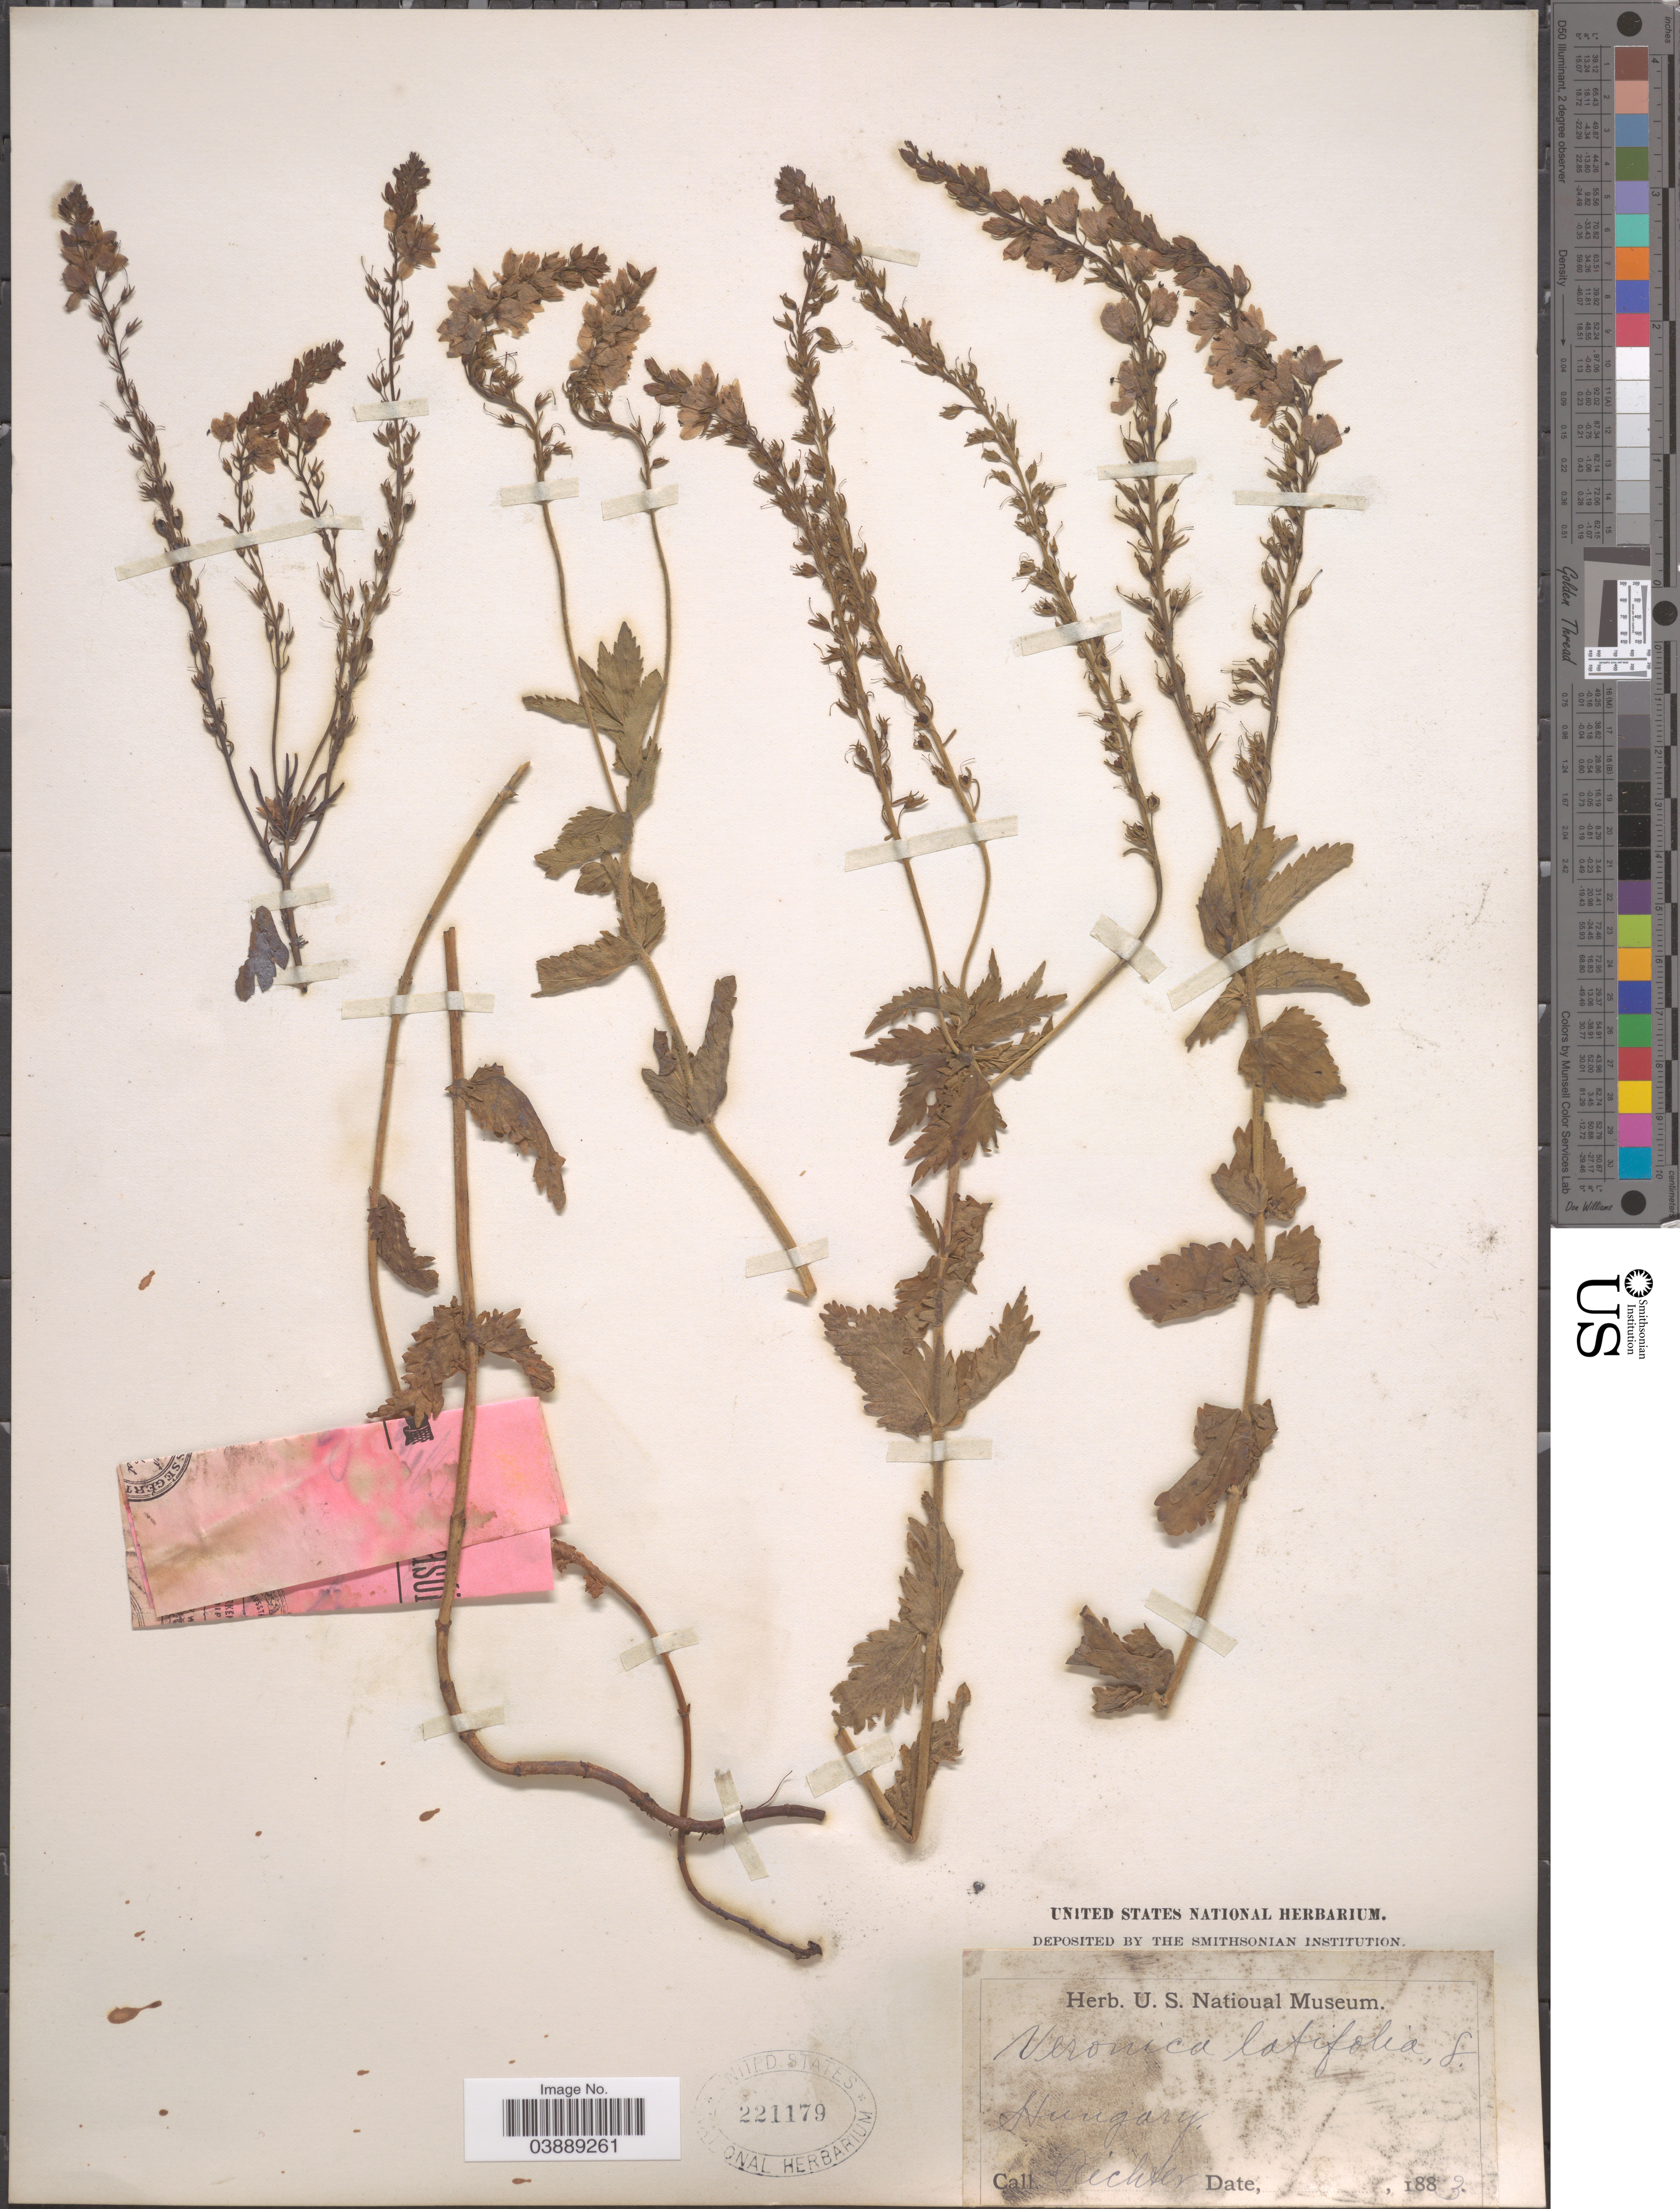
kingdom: Plantae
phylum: Tracheophyta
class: Magnoliopsida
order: Lamiales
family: Plantaginaceae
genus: Veronica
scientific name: Veronica latifolia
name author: L.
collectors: Rechter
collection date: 1883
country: Hungary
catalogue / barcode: US 221179